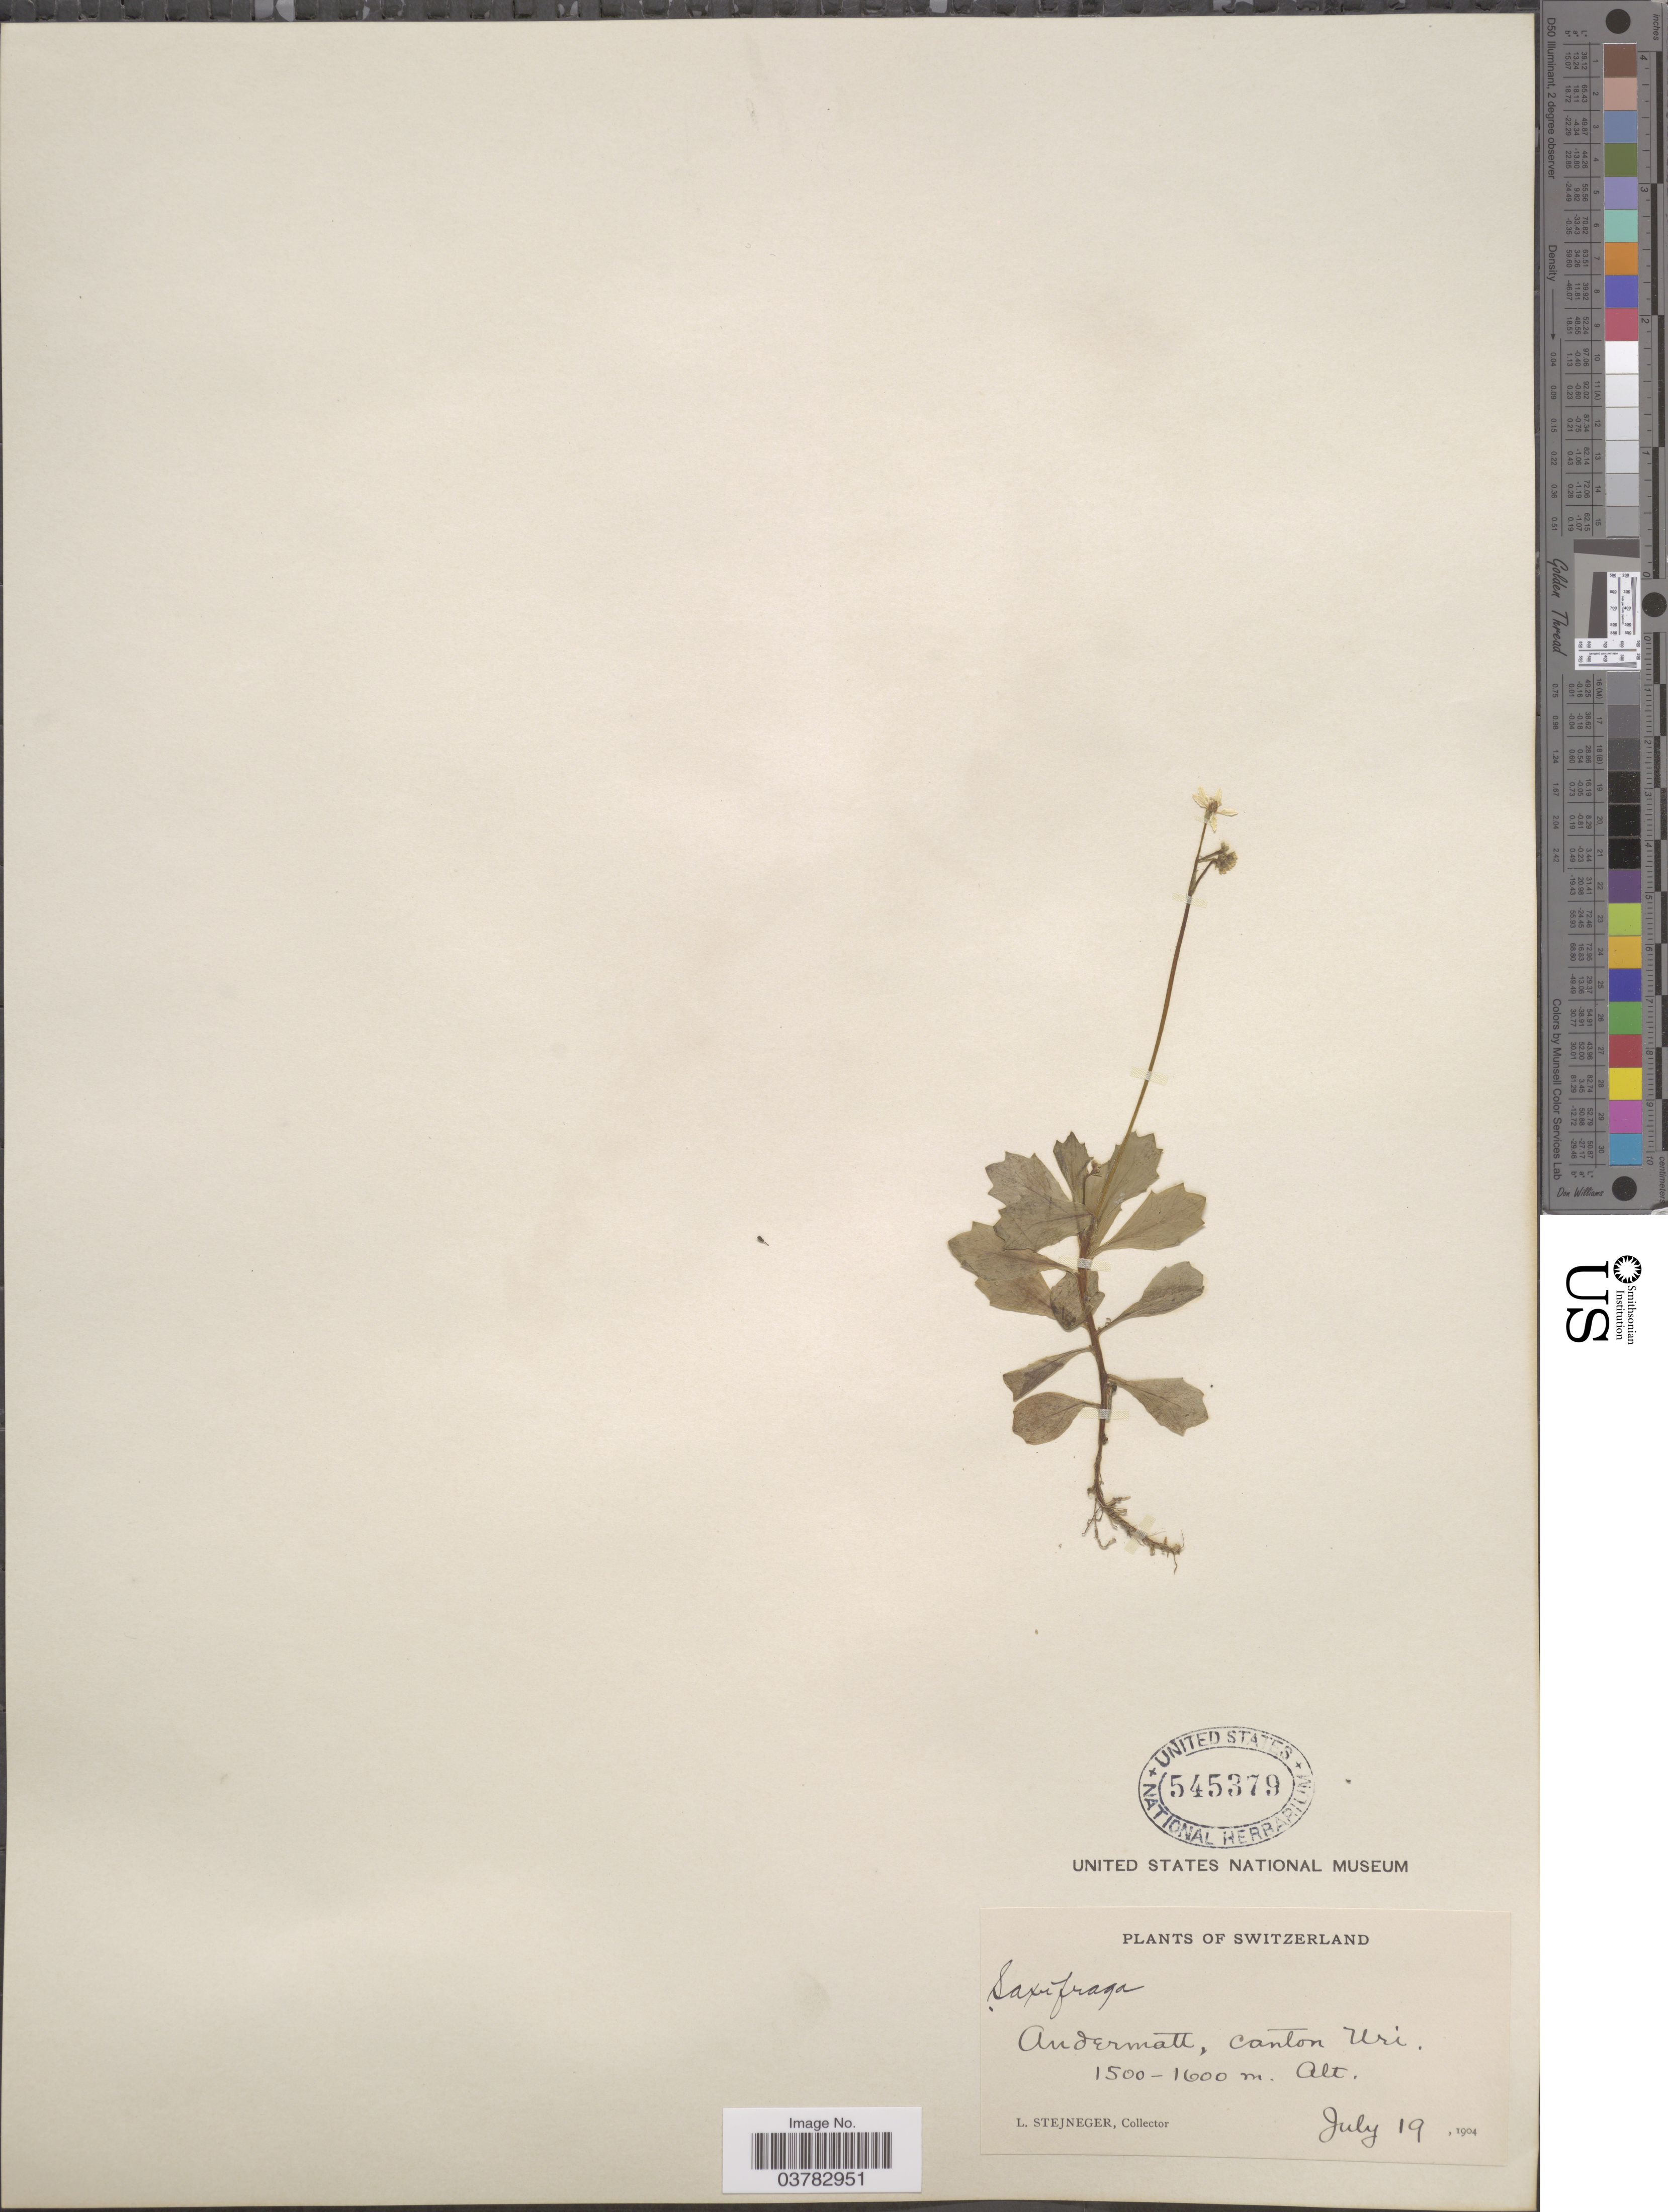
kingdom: Plantae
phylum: Tracheophyta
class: Magnoliopsida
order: Saxifragales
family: Saxifragaceae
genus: Saxifraga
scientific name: Saxifraga sp.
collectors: L. Stejneger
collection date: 1904-07-19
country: Switzerland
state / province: Uri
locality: Andermatt, canton Uri.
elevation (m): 1500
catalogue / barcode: US 545379